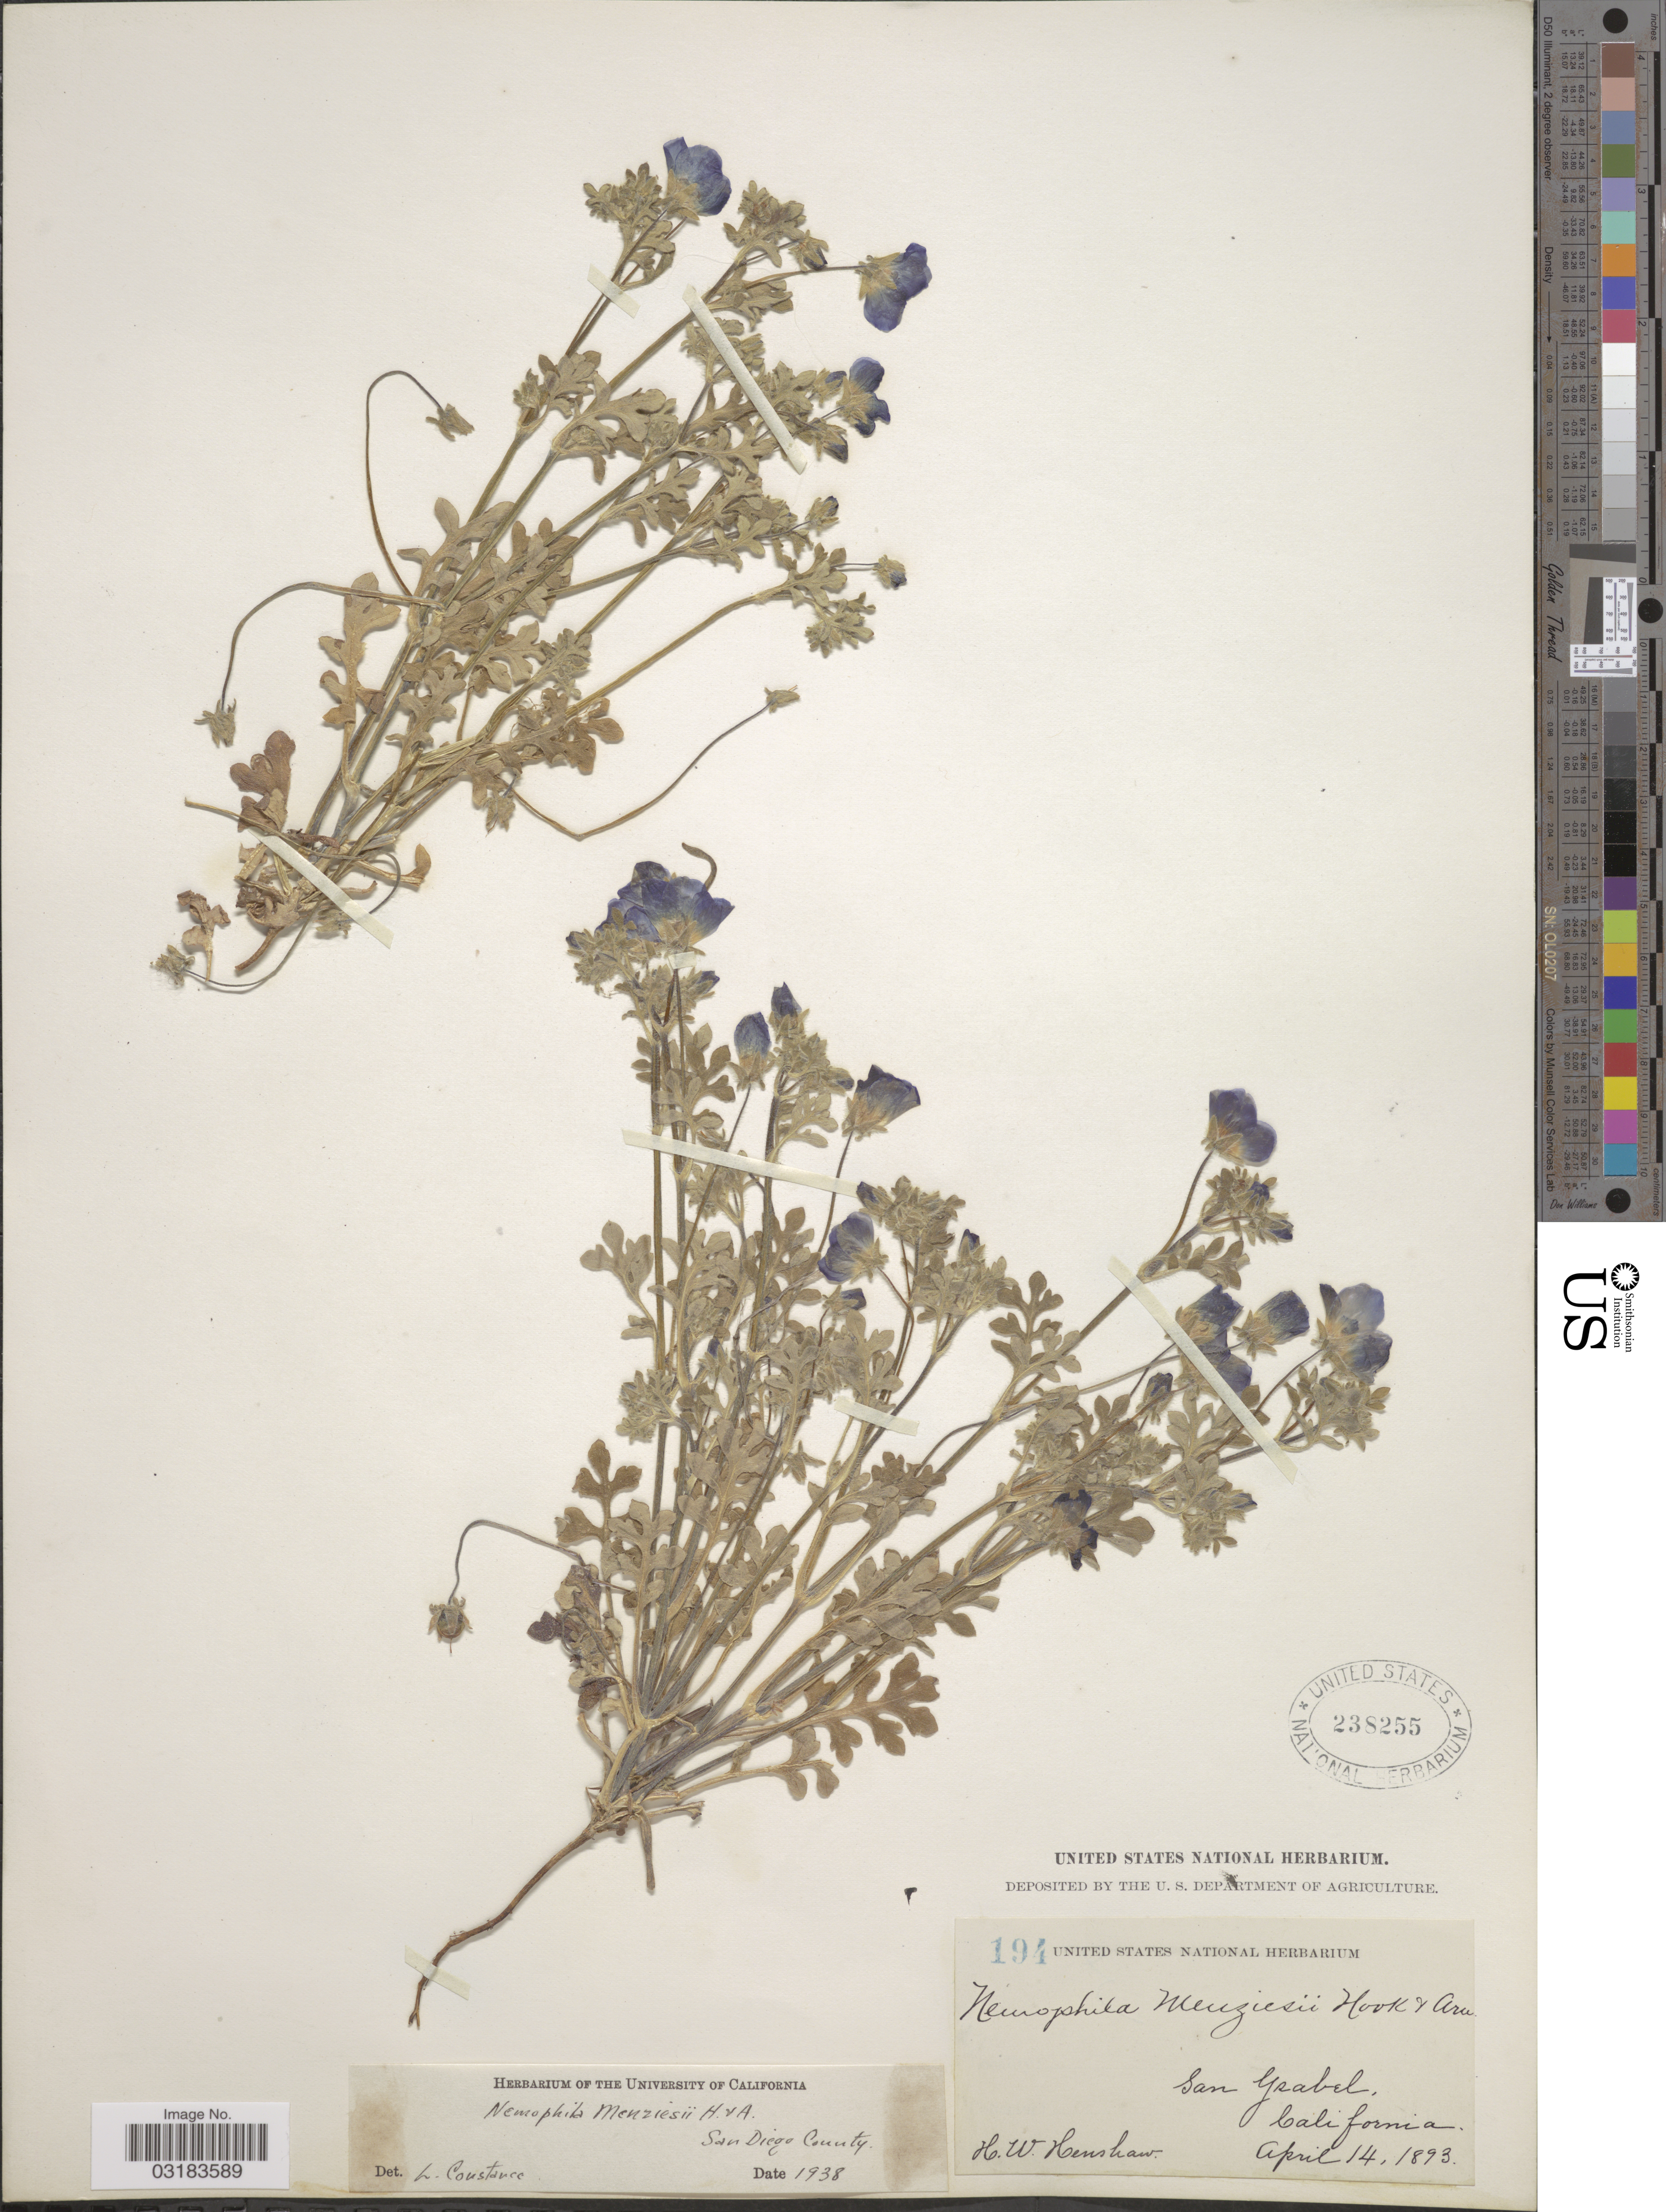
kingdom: Plantae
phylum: Tracheophyta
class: Magnoliopsida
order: Boraginales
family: Hydrophyllaceae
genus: Nemophila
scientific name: Nemophila menziesii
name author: Hook. & Arn.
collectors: H. Henshaw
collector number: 194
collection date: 1893-04-14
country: United States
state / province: California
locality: San Ysabel.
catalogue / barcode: US 238255